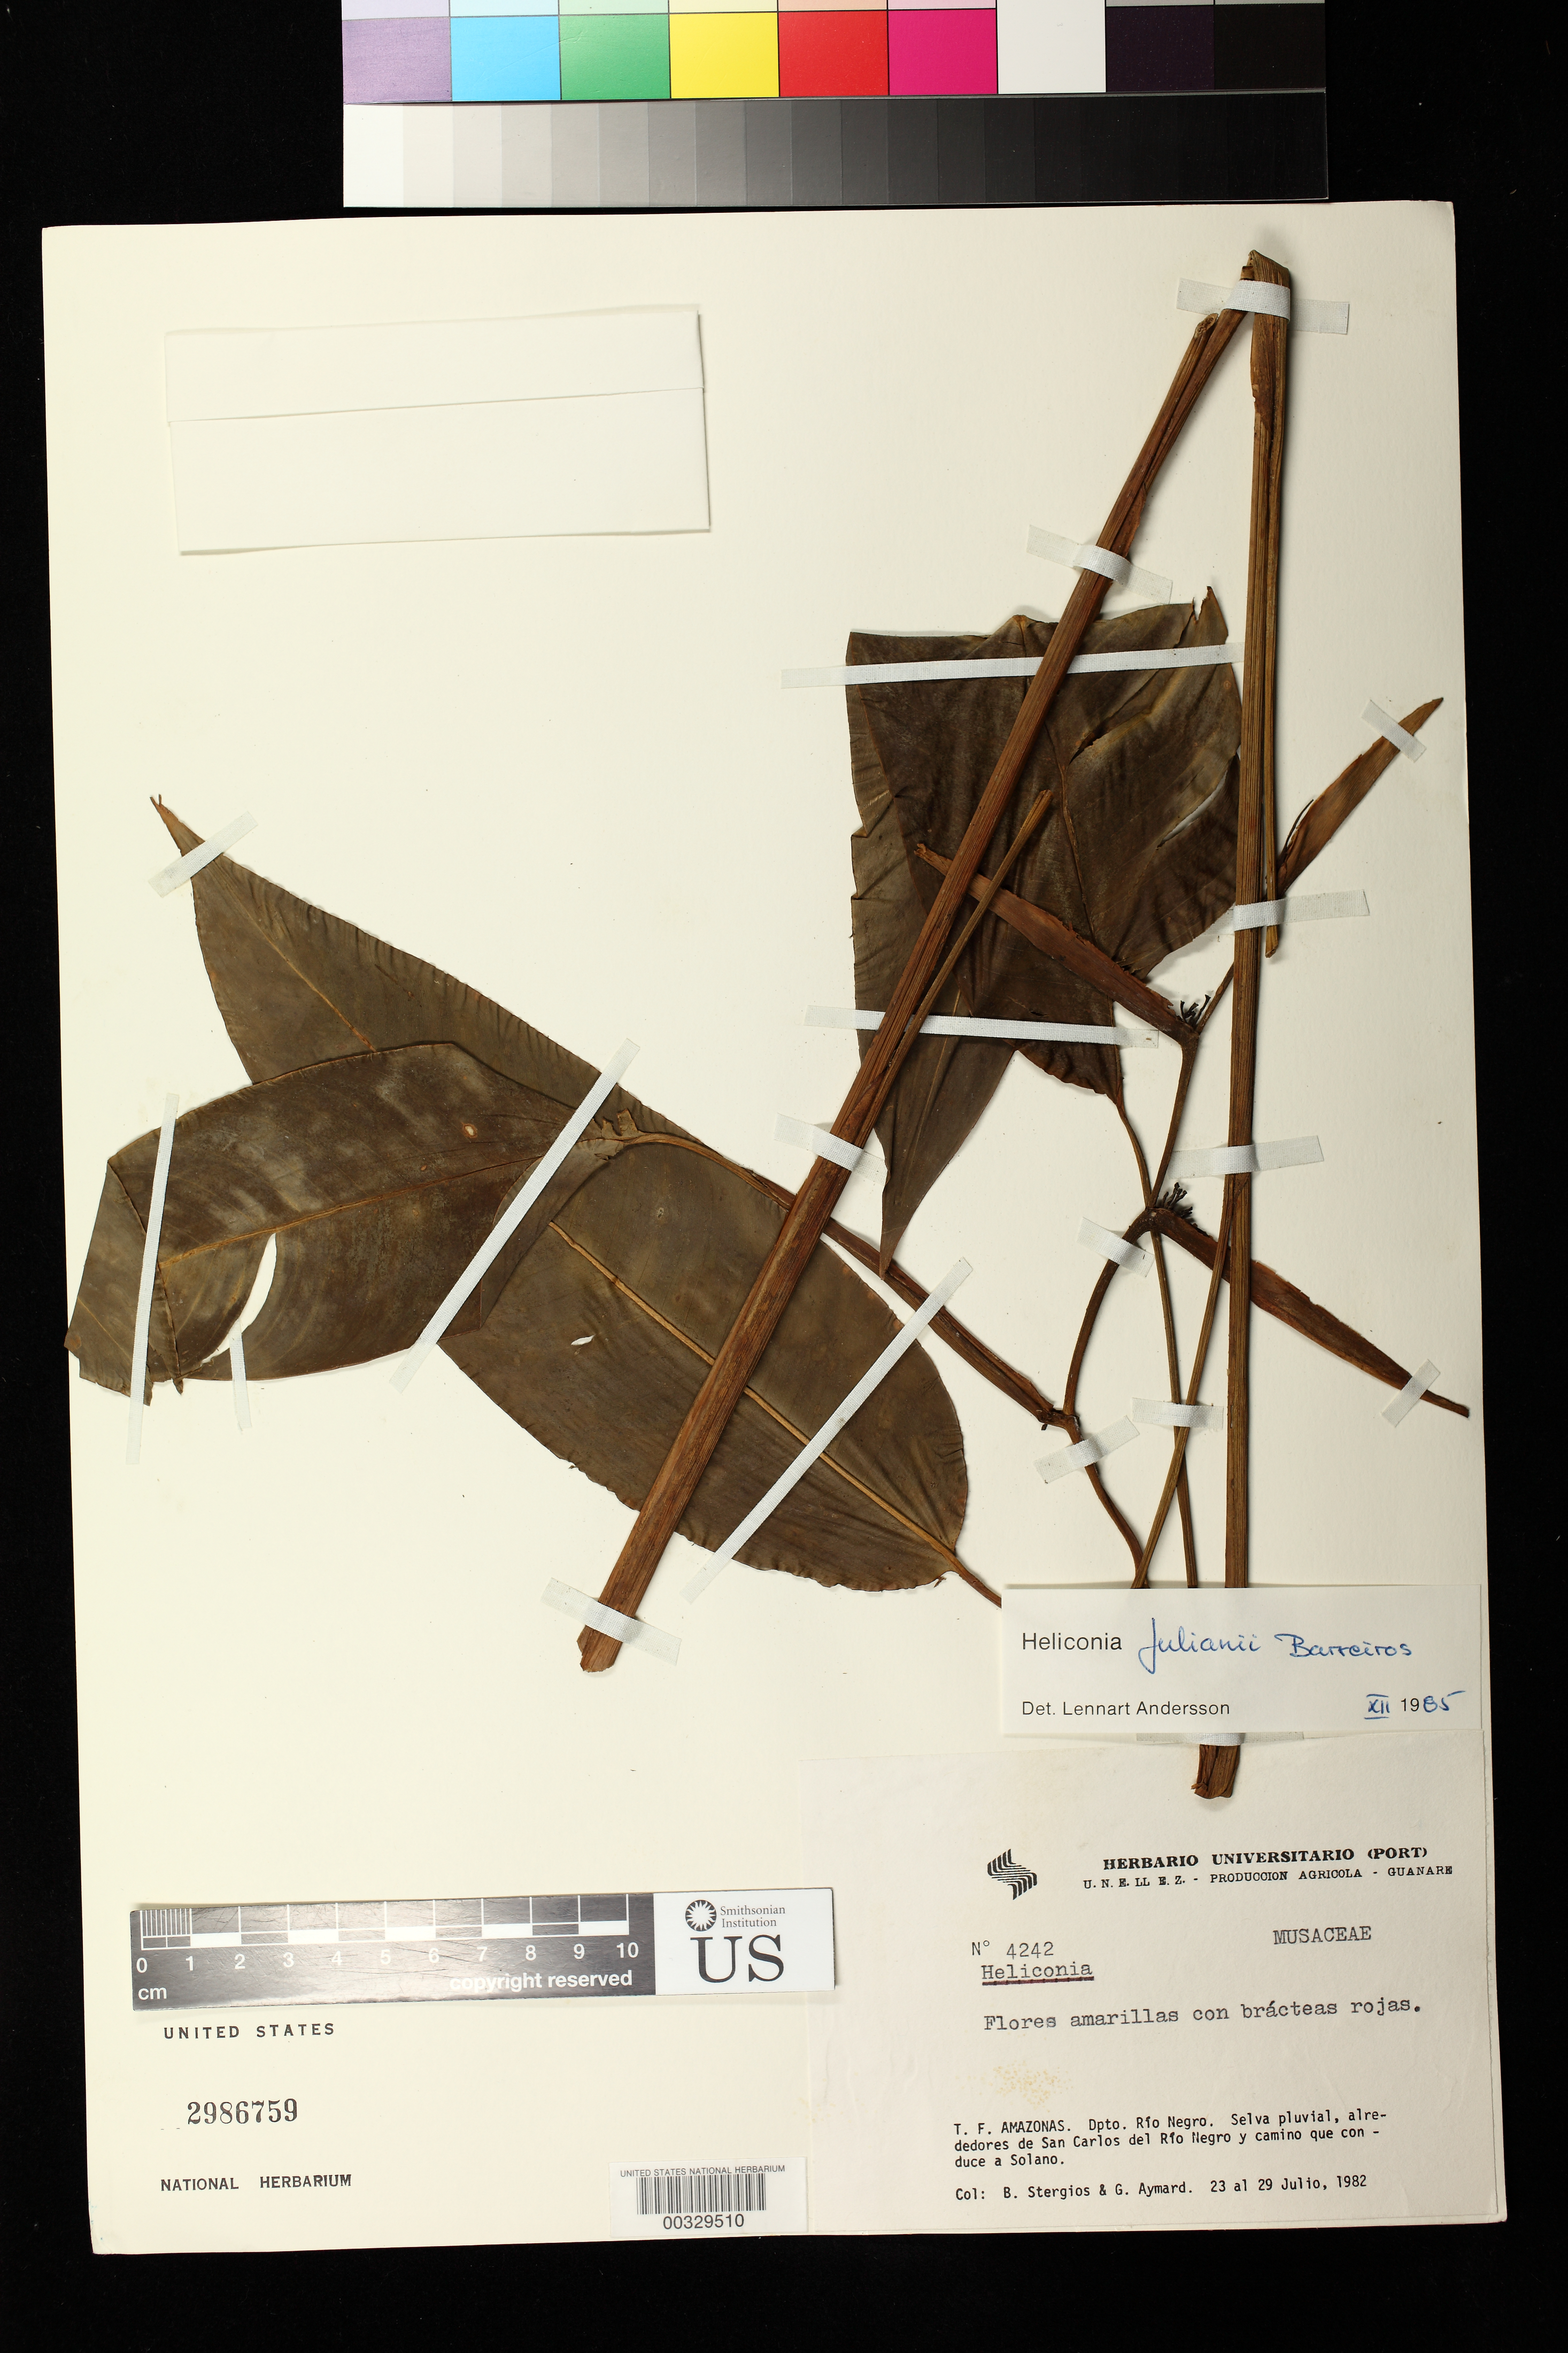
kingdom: Plantae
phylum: Tracheophyta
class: Liliopsida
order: Zingiberales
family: Heliconiaceae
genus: Heliconia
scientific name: Heliconia julianii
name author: Barreiros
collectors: B. G. Stergios & G. A. Aymard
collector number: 4242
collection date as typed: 23 Jul 1982 to 29 Jul 1982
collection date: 1982-07-23/1982-07-29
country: Venezuela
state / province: Amazonas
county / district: Rio Negro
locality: San Carlos del Rio Negro and the road to Solano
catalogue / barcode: US 2986759